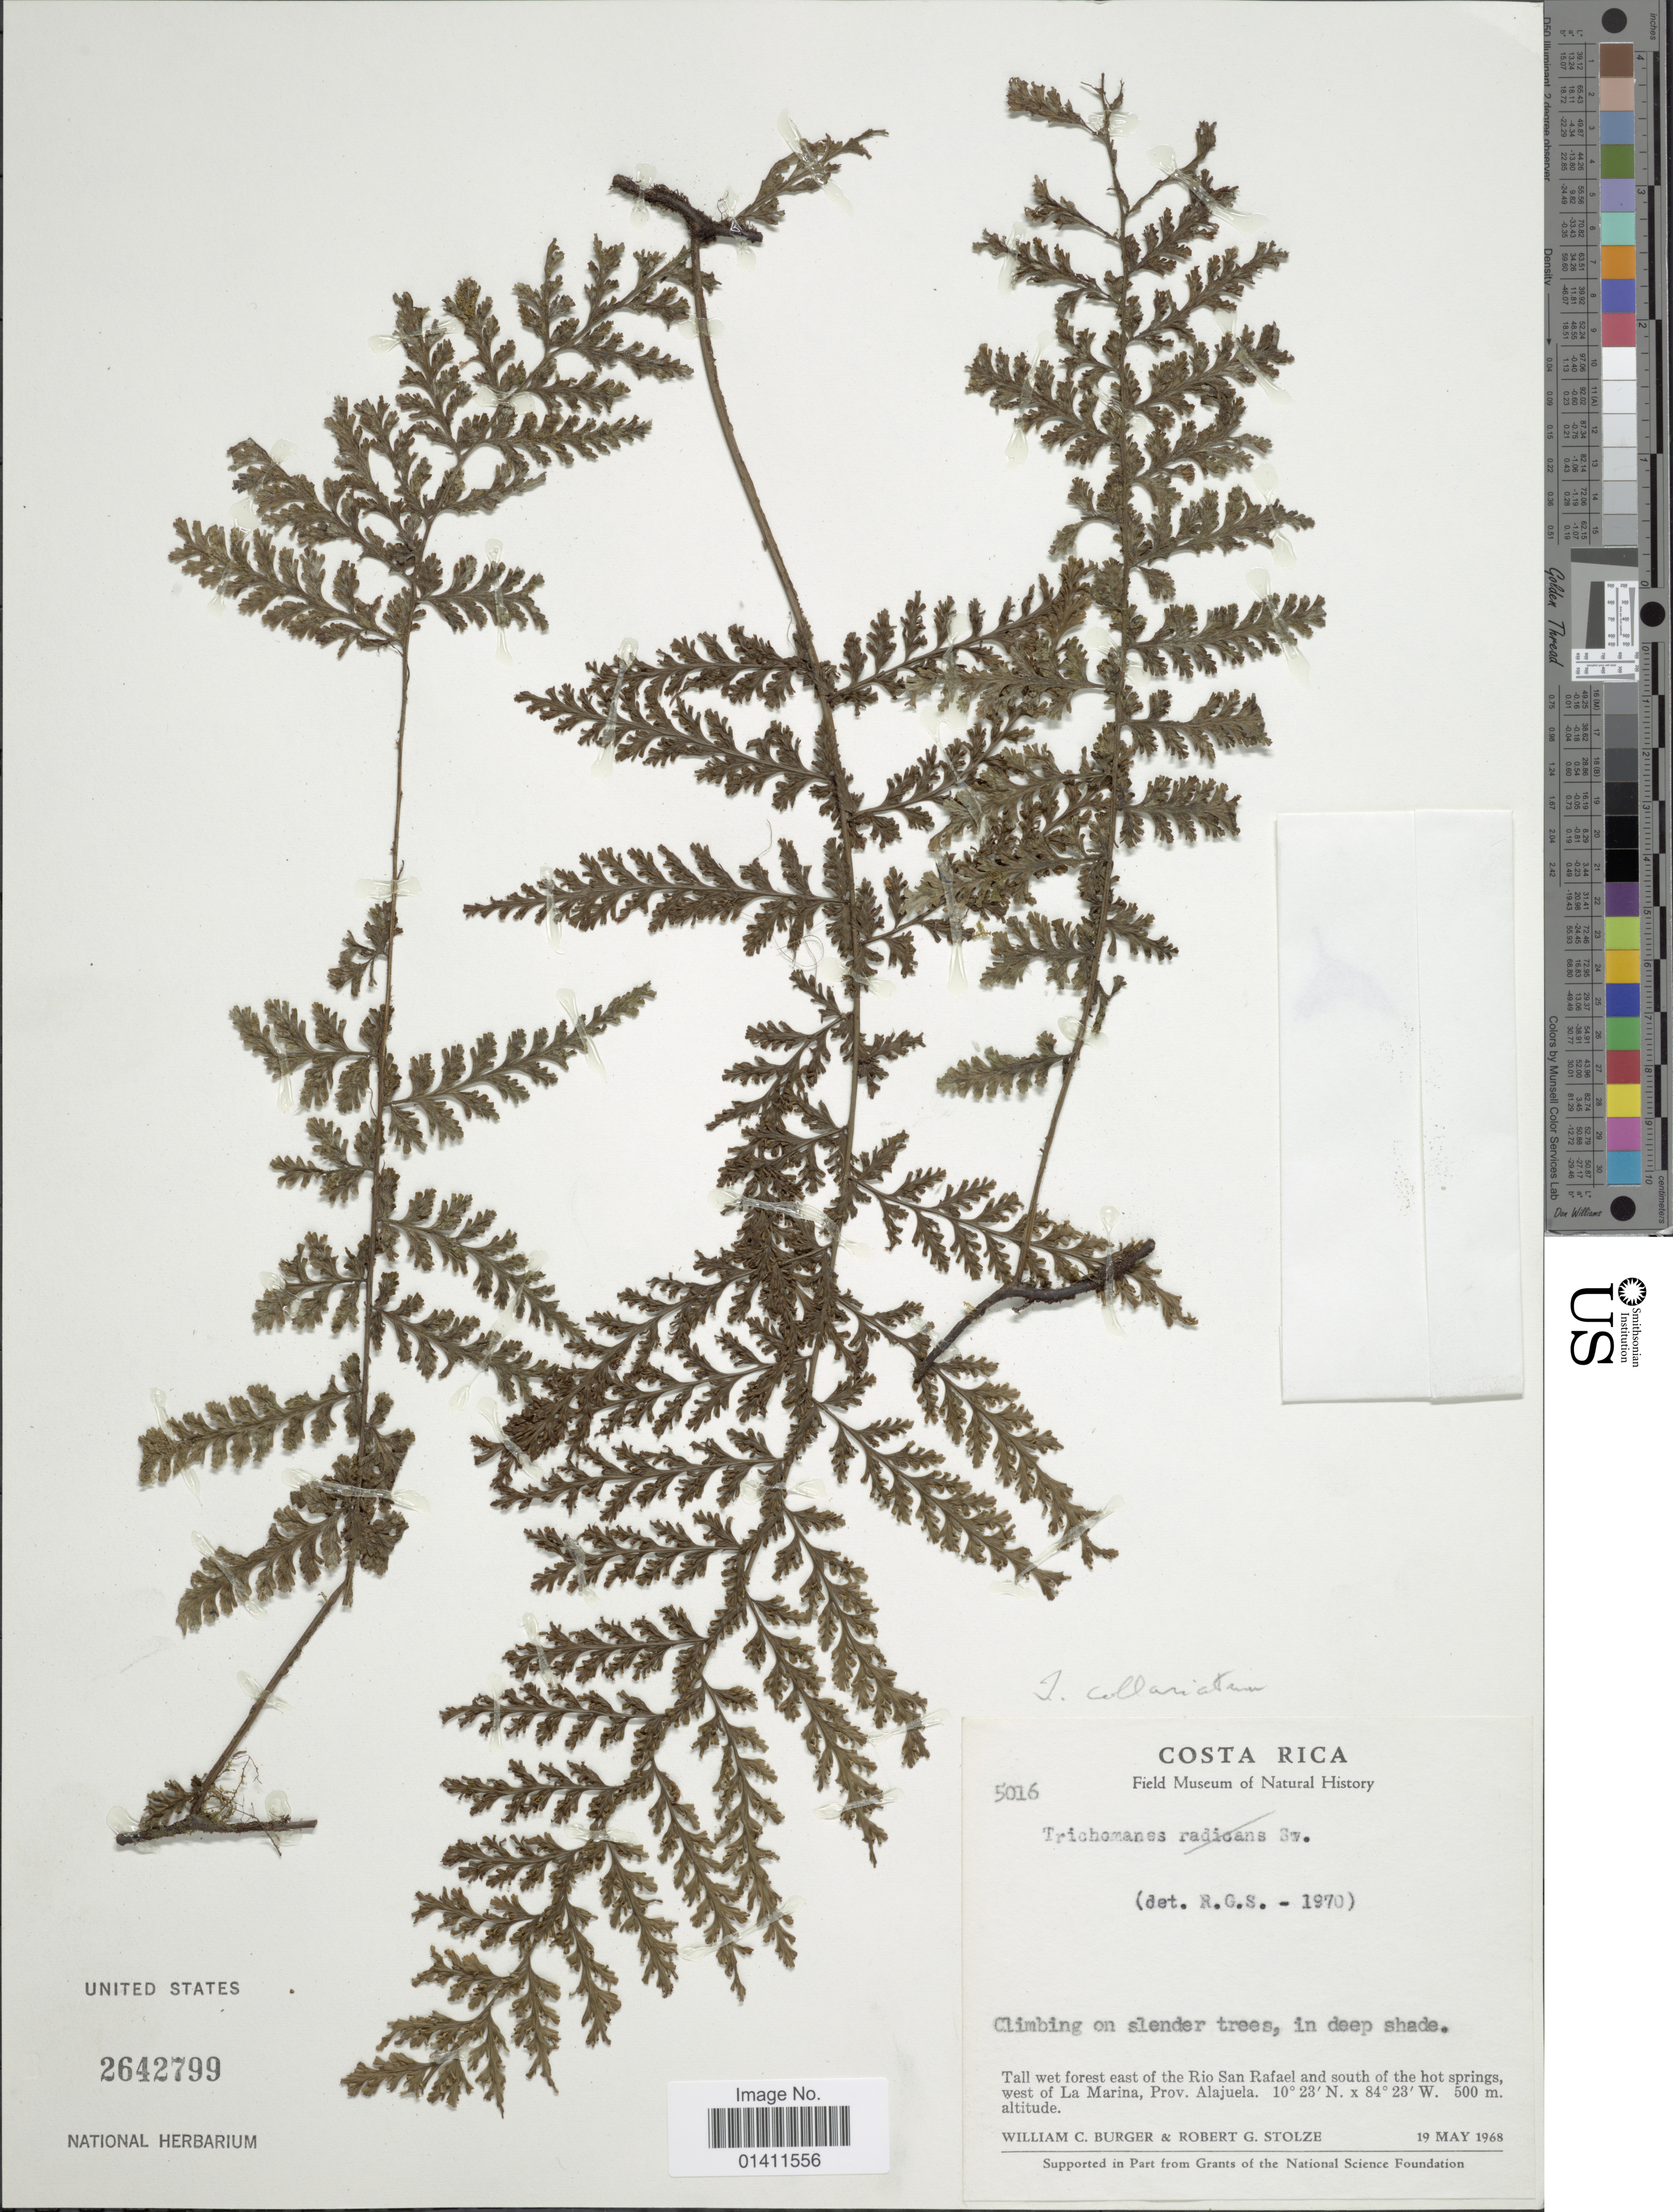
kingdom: Plantae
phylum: Tracheophyta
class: Polypodiopsida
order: Hymenophyllales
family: Hymenophyllaceae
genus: Vandenboschia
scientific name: Vandenboschia collariata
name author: (Bosch) Ebihara & K. Iwats.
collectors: W. Burger & R. G. Stolze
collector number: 5016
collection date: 1968-05-19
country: Costa Rica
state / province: Alajuela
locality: Tall wet forest east of the Rio San Rafael and south of the hot springs, west of La Marina, Prov. Alajuela.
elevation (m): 500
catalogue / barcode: US 2642799